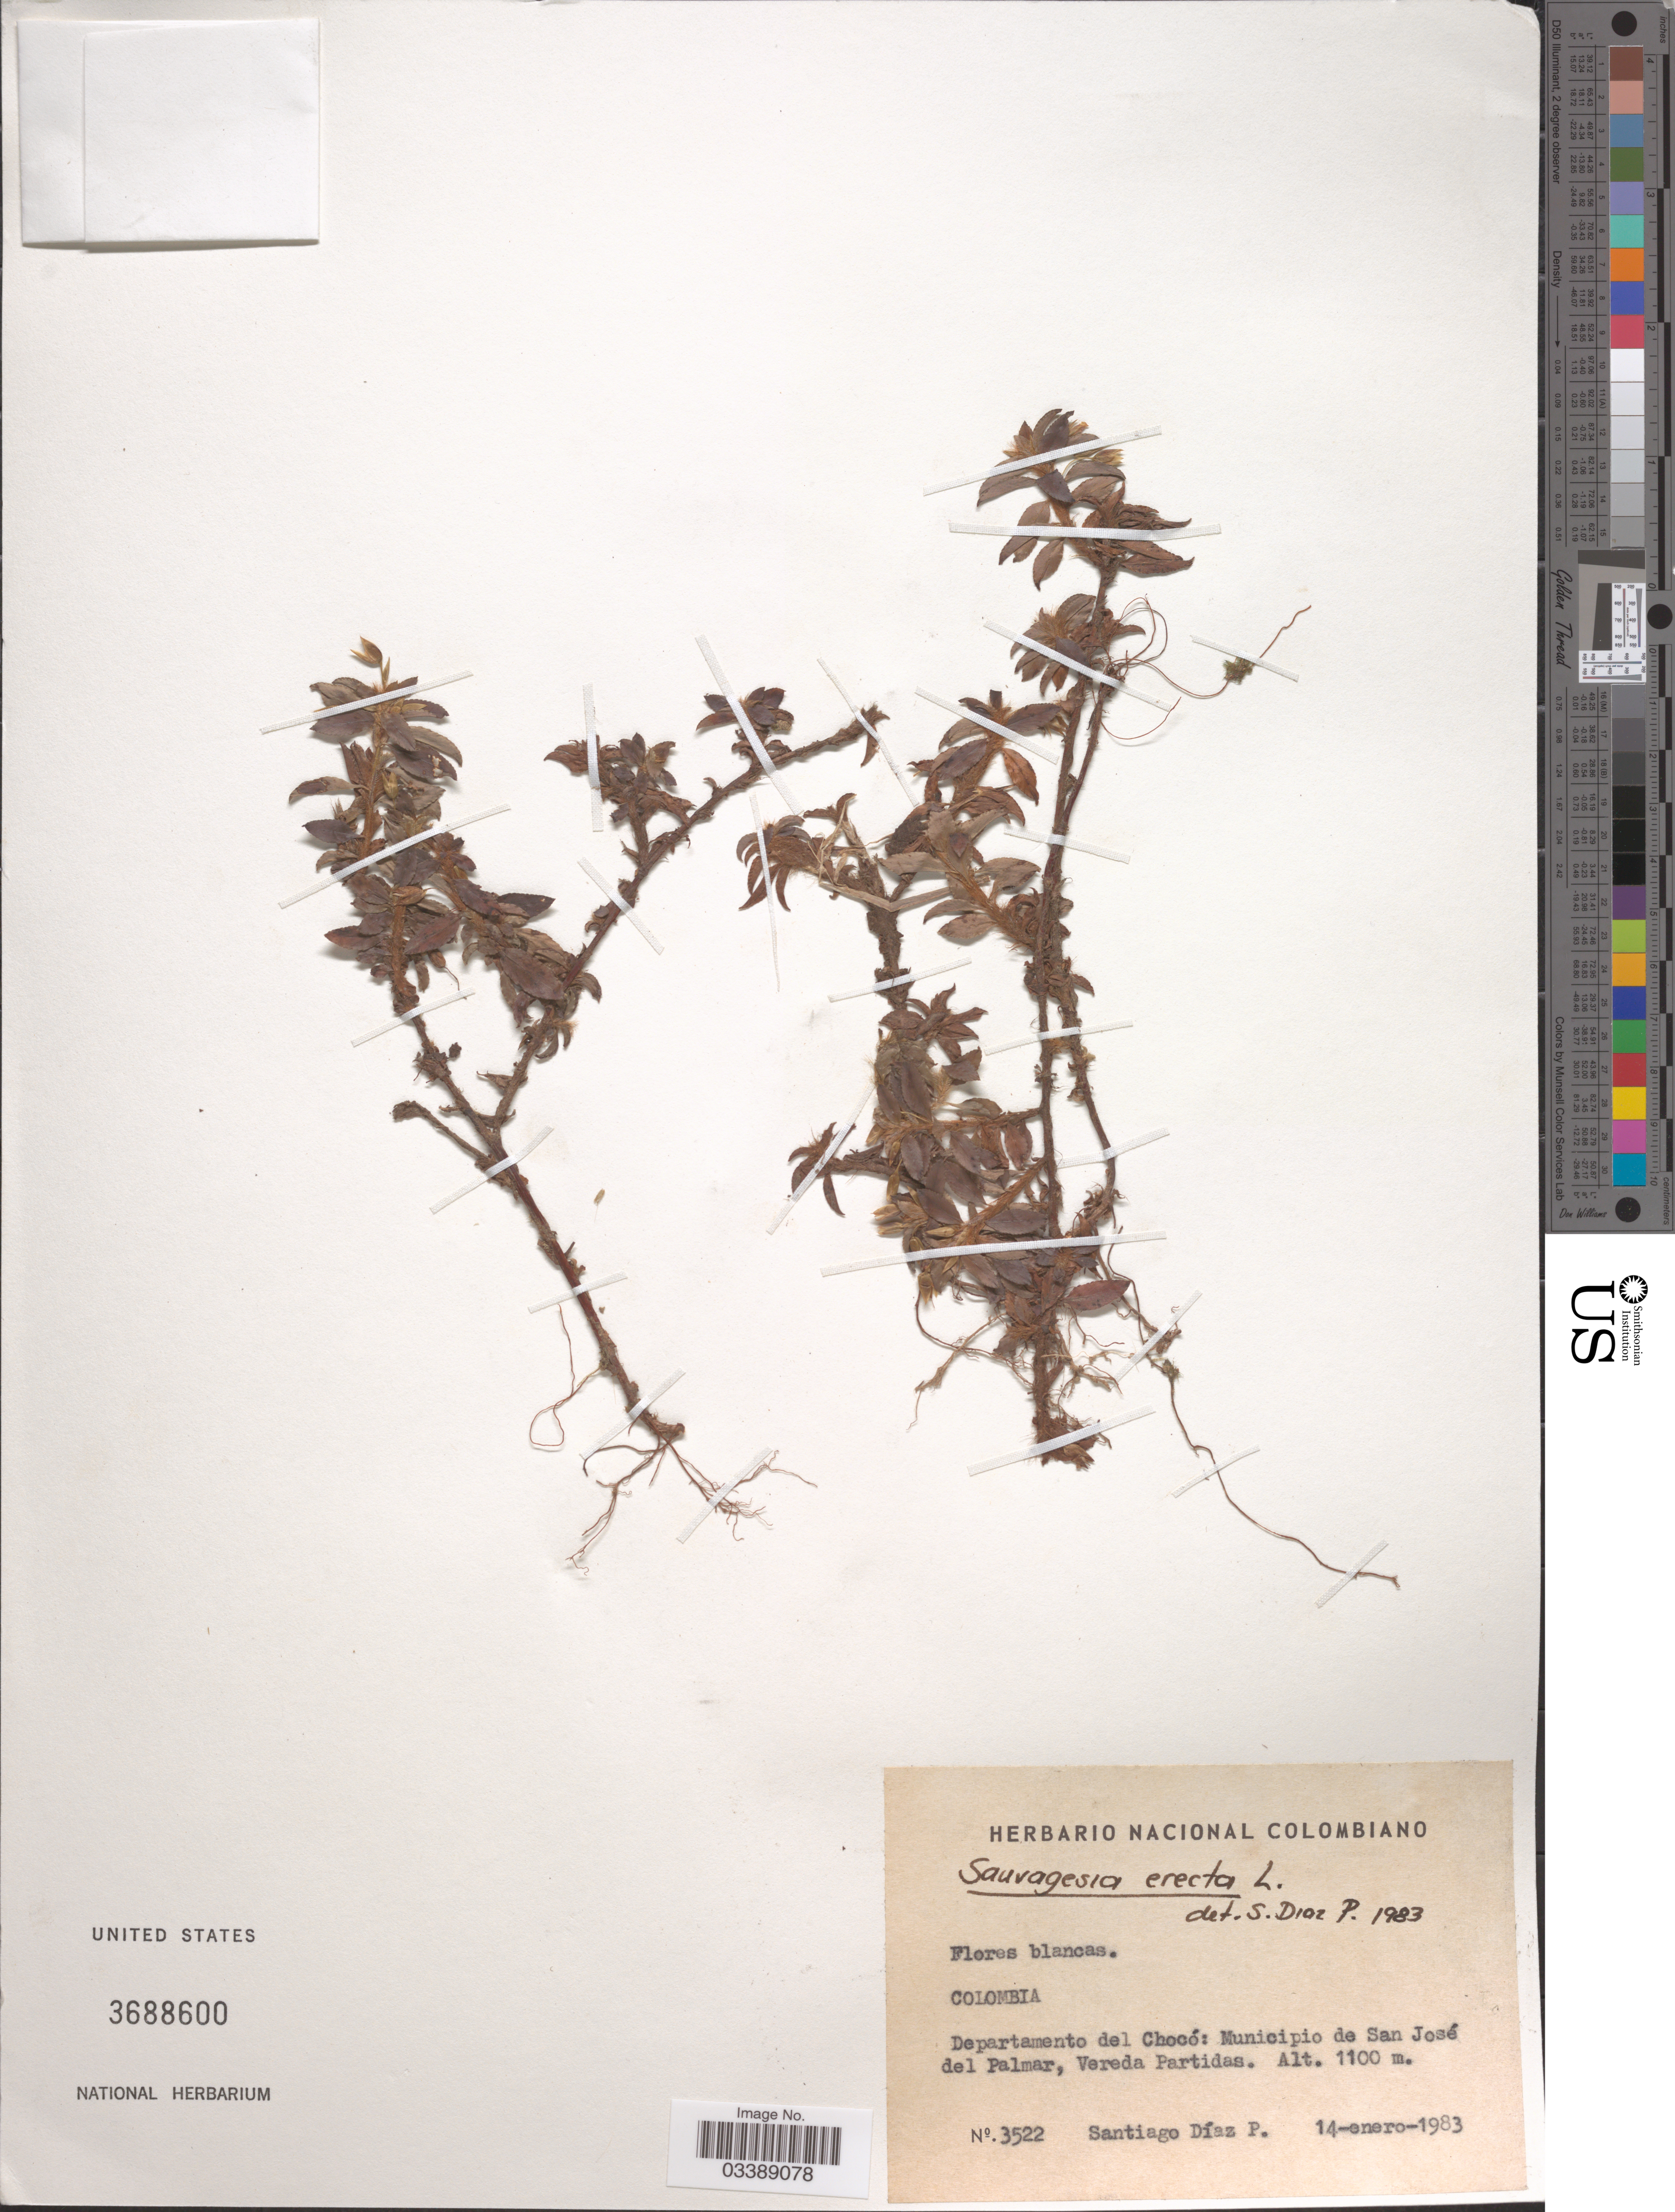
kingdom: Plantae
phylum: Tracheophyta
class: Magnoliopsida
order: Malpighiales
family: Ochnaceae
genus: Sauvagesia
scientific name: Sauvagesia erecta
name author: L.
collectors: S. Diaz P.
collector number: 3522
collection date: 1983-01-14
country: Colombia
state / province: Chocó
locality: Departamento del Chocó: Municipio de San José del Palmar, Vereda Partidas.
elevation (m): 1100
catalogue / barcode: US 3688600